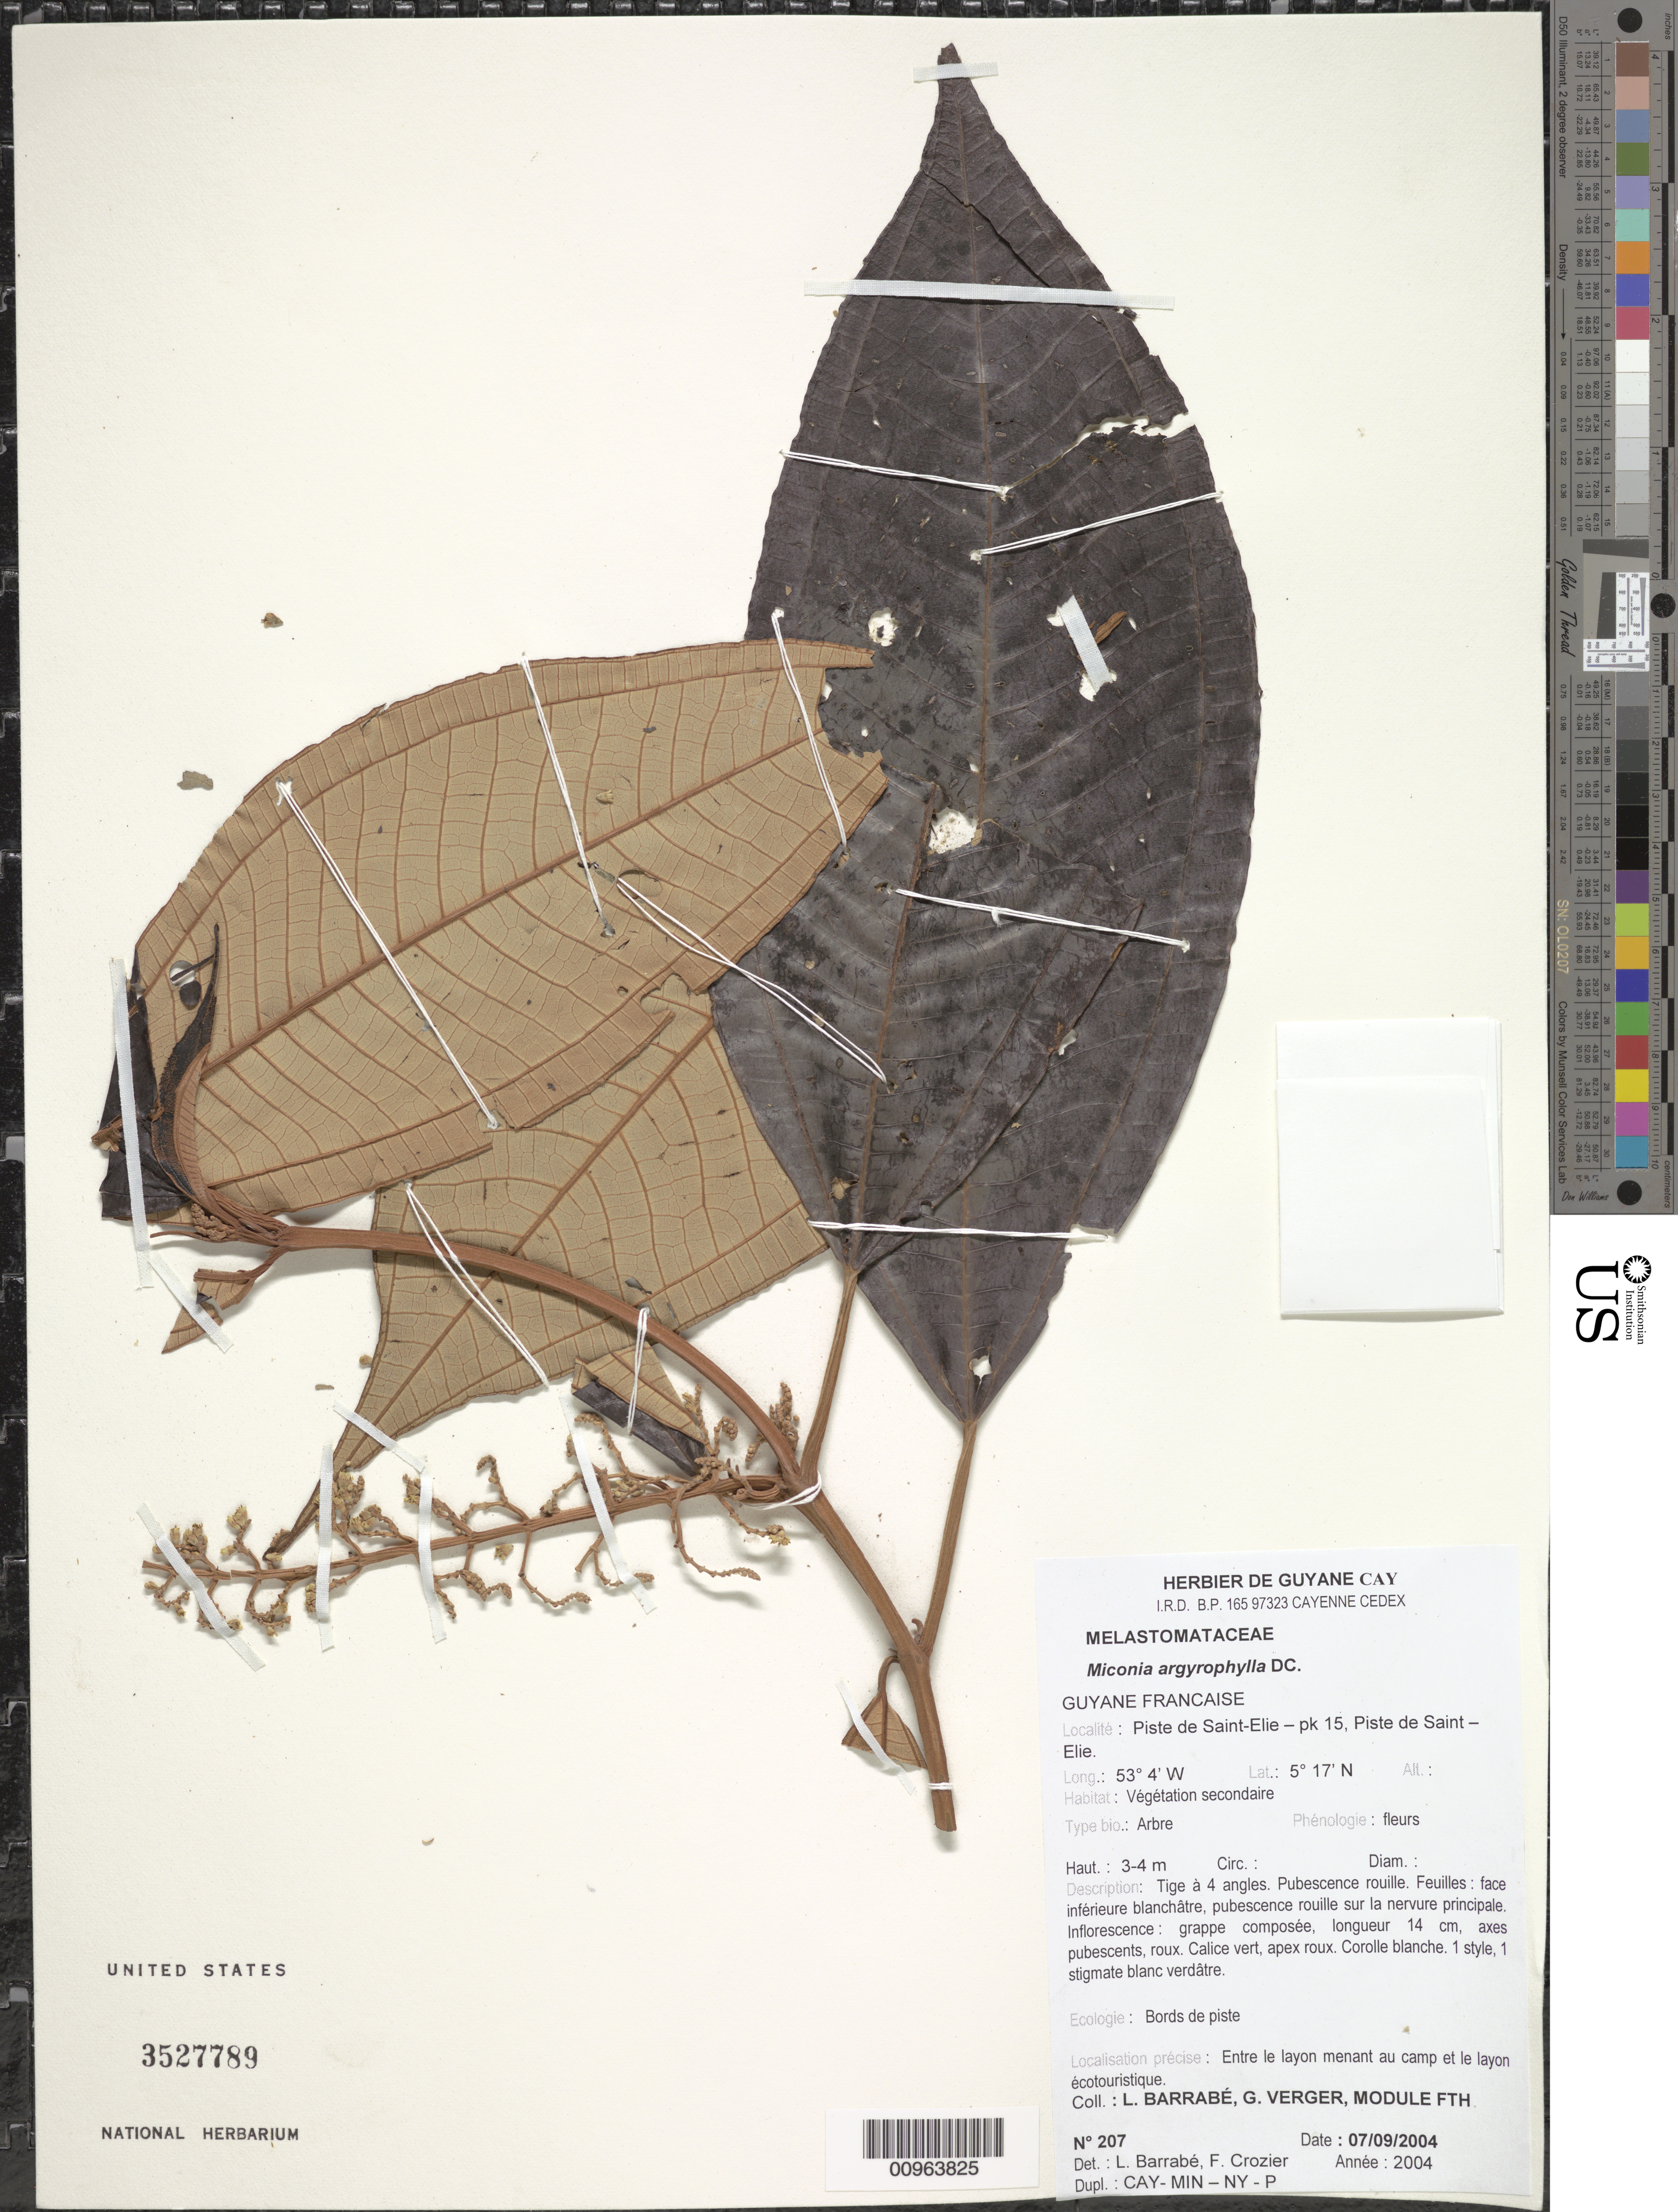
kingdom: Plantae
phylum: Tracheophyta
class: Magnoliopsida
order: Myrtales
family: Melastomataceae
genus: Miconia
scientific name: Miconia argyrophylla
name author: DC.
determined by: Barrabé, L.; Crozier, F.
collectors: L. Barrabé, G. Verger & Module Fth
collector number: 207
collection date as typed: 7-Sep-04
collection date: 2004-09-07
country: French Guiana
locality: Piste de St.-Elie, pk 15. Entre le layon menant au camp et le layon ecotouristique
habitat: Végétation secondaire, bord de piste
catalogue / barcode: US 3527789